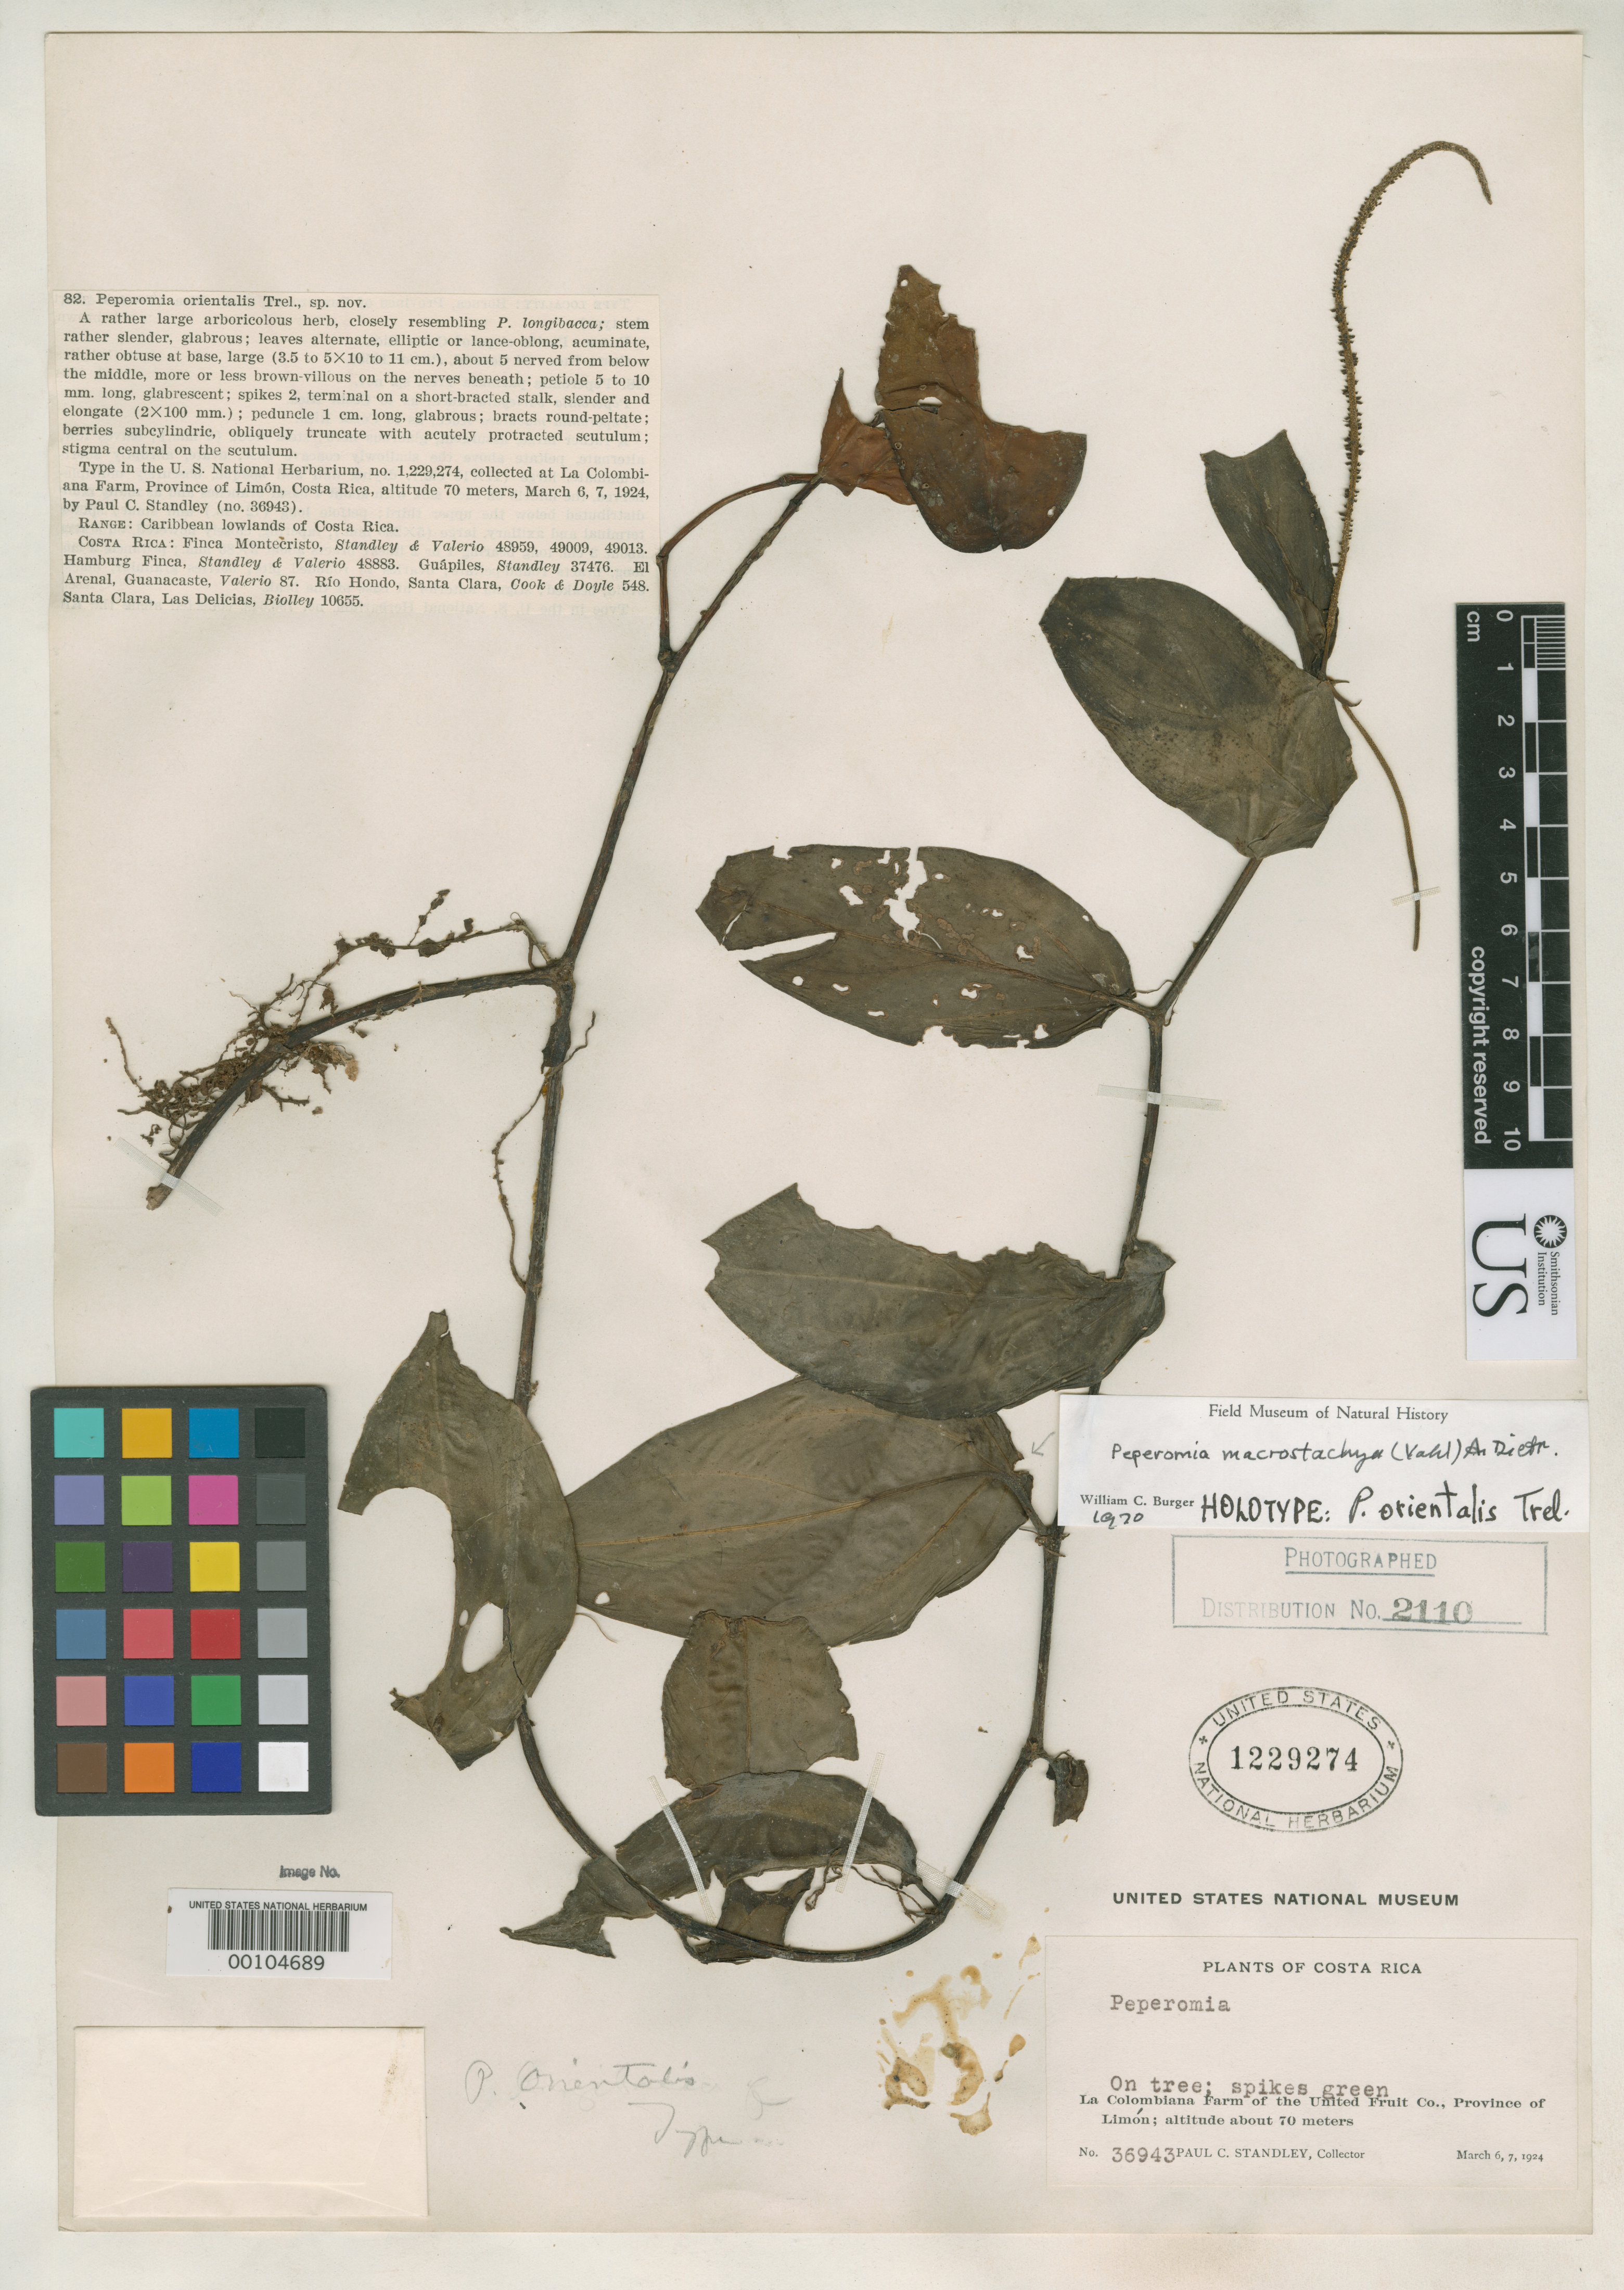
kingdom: Plantae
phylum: Tracheophyta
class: Magnoliopsida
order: Piperales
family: Piperaceae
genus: Peperomia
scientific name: Peperomia orientalis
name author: Trel.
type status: Holotype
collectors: P. C. Standley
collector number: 36943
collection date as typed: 06 Mar 1924 to 07 Mar 1924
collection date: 1924-03-06/1924-03-07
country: Costa Rica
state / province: Limón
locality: La Colombiana Farm, United Fruit Co.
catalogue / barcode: US 1229274